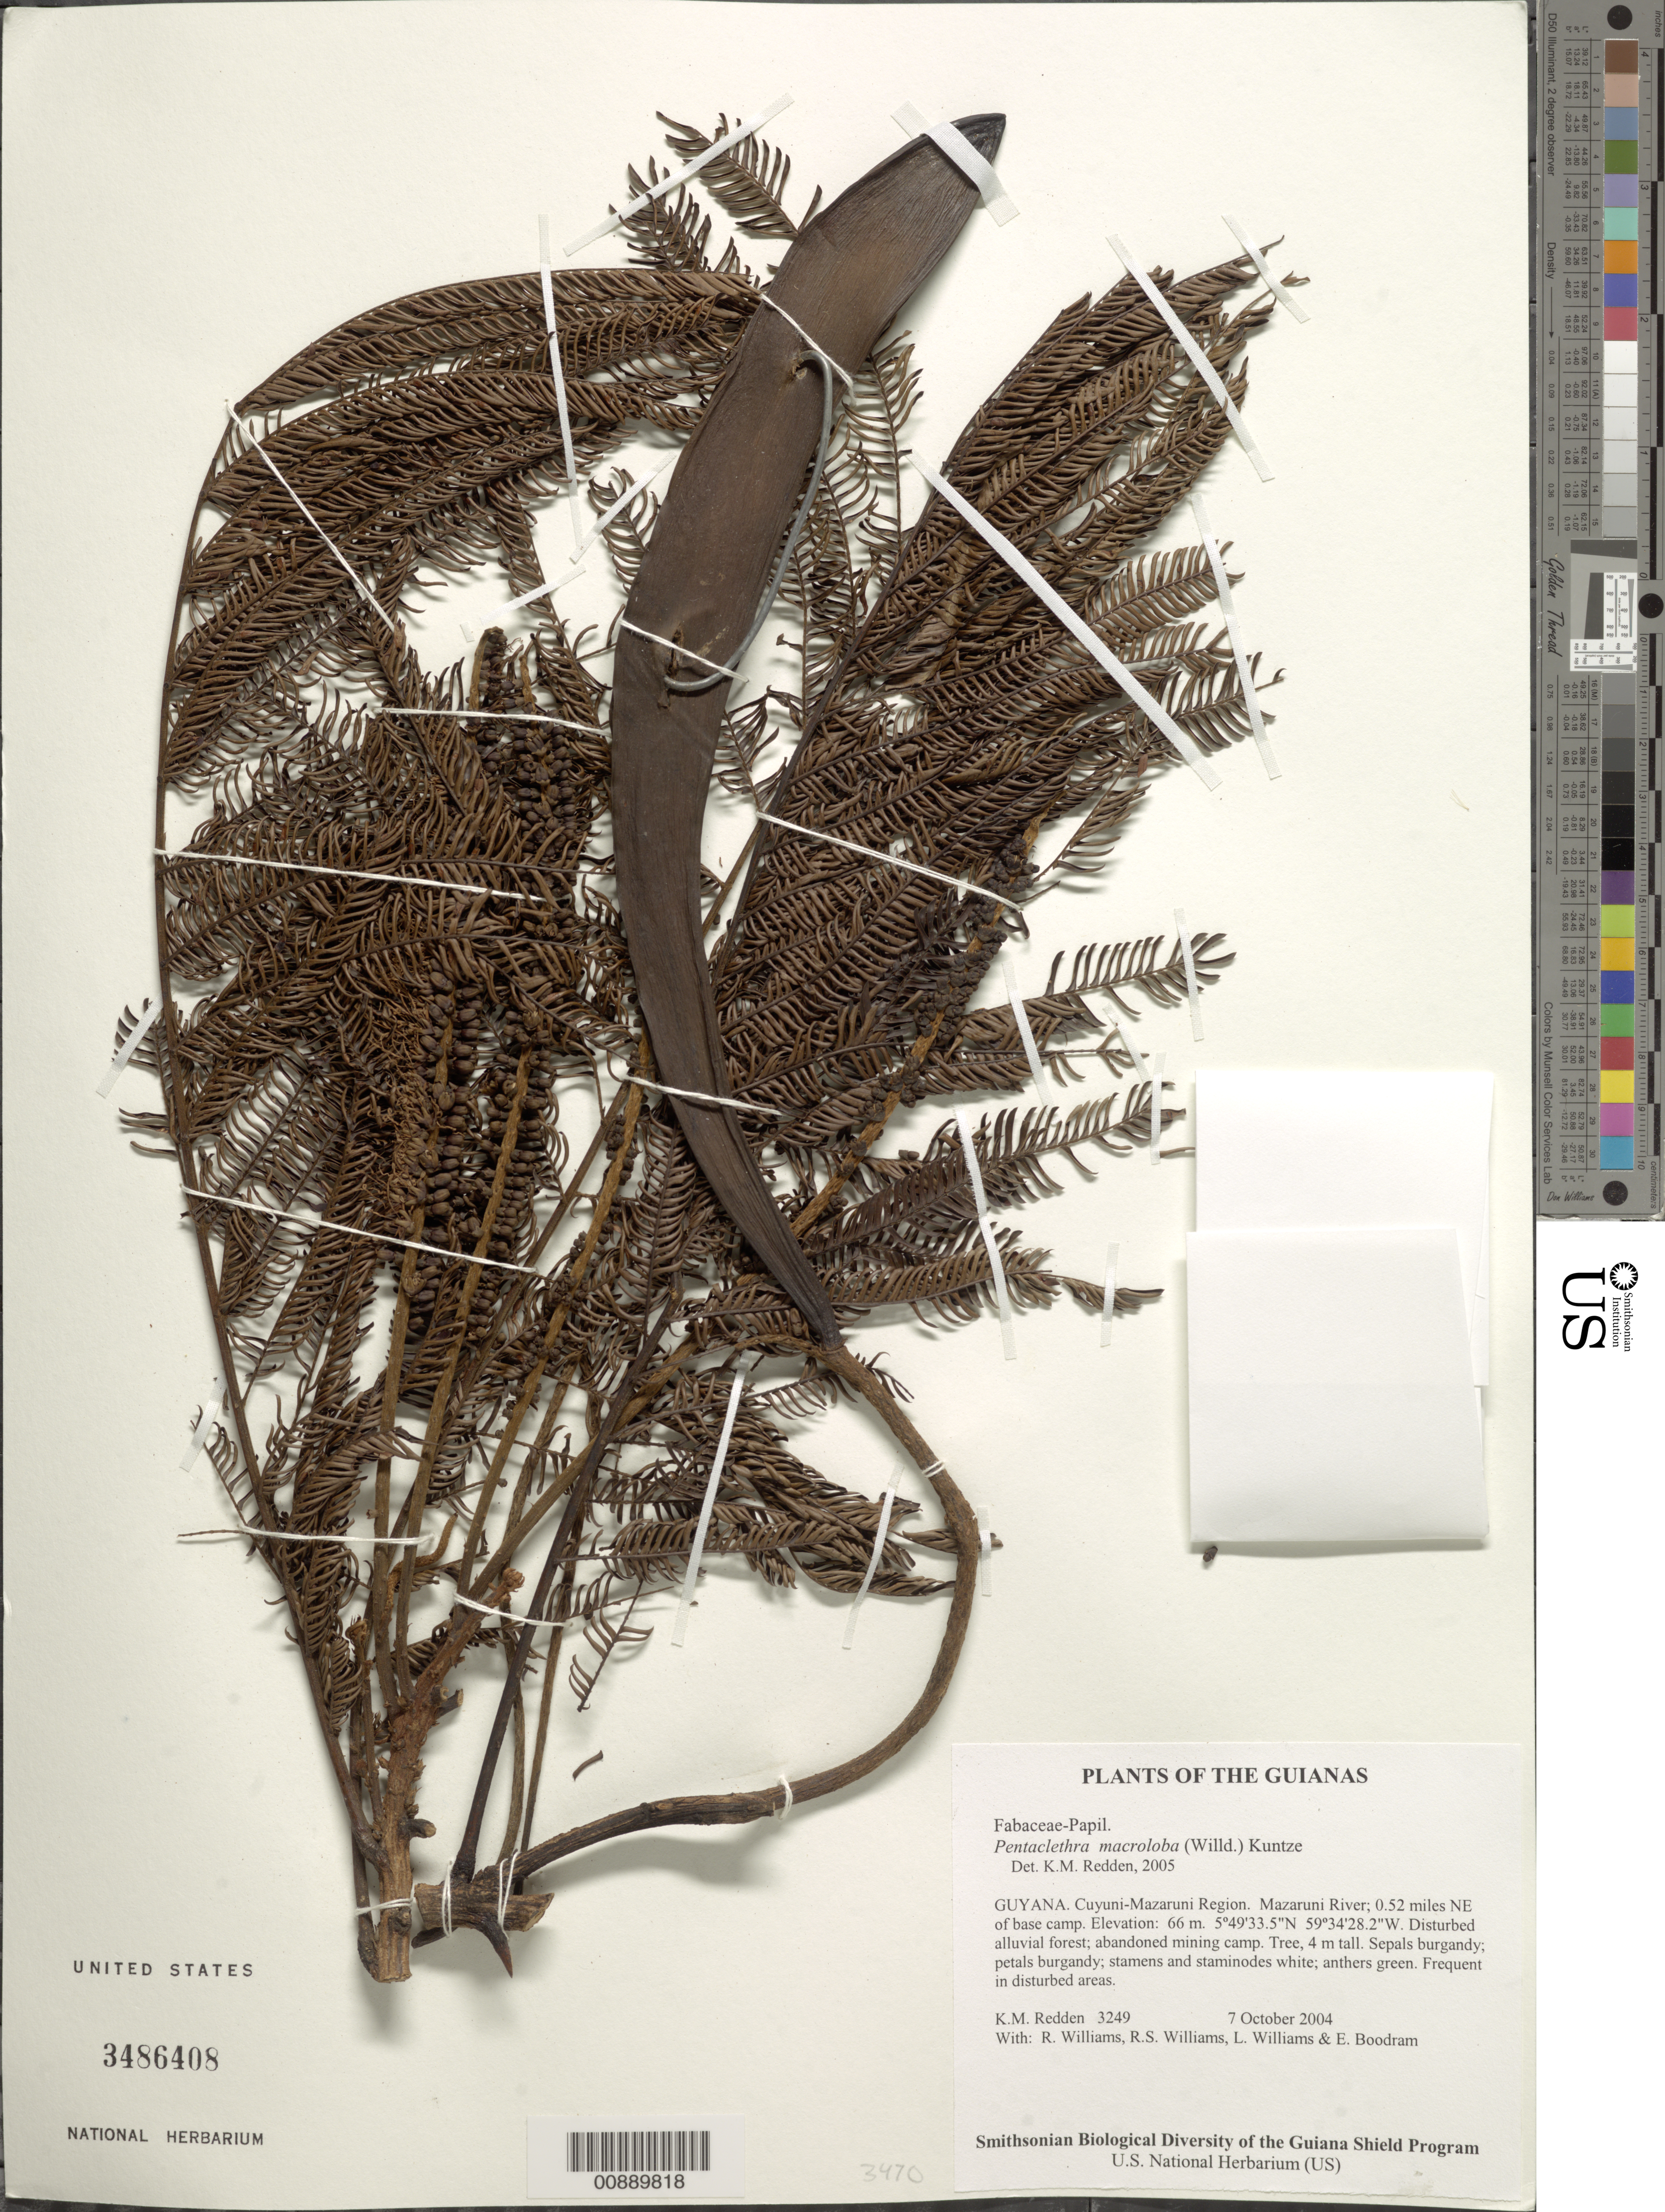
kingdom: Plantae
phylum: Tracheophyta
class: Magnoliopsida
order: Fabales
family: Fabaceae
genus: Pentaclethra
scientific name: Pentaclethra macroloba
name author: (Willd.) Kuntze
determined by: Redden, K. M.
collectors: K. M. Redden, R. Williams, R. S. Williams, L. Williams & E. Boodram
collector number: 3249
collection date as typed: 7 October 2004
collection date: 2004-10-07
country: Guyana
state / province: Cuyuni-Mazaruni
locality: Mazaruni River; 0.52 miles NE of base camp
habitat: Disturbed alluvial forest; abandoned mining camp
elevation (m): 66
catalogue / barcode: US 3486408